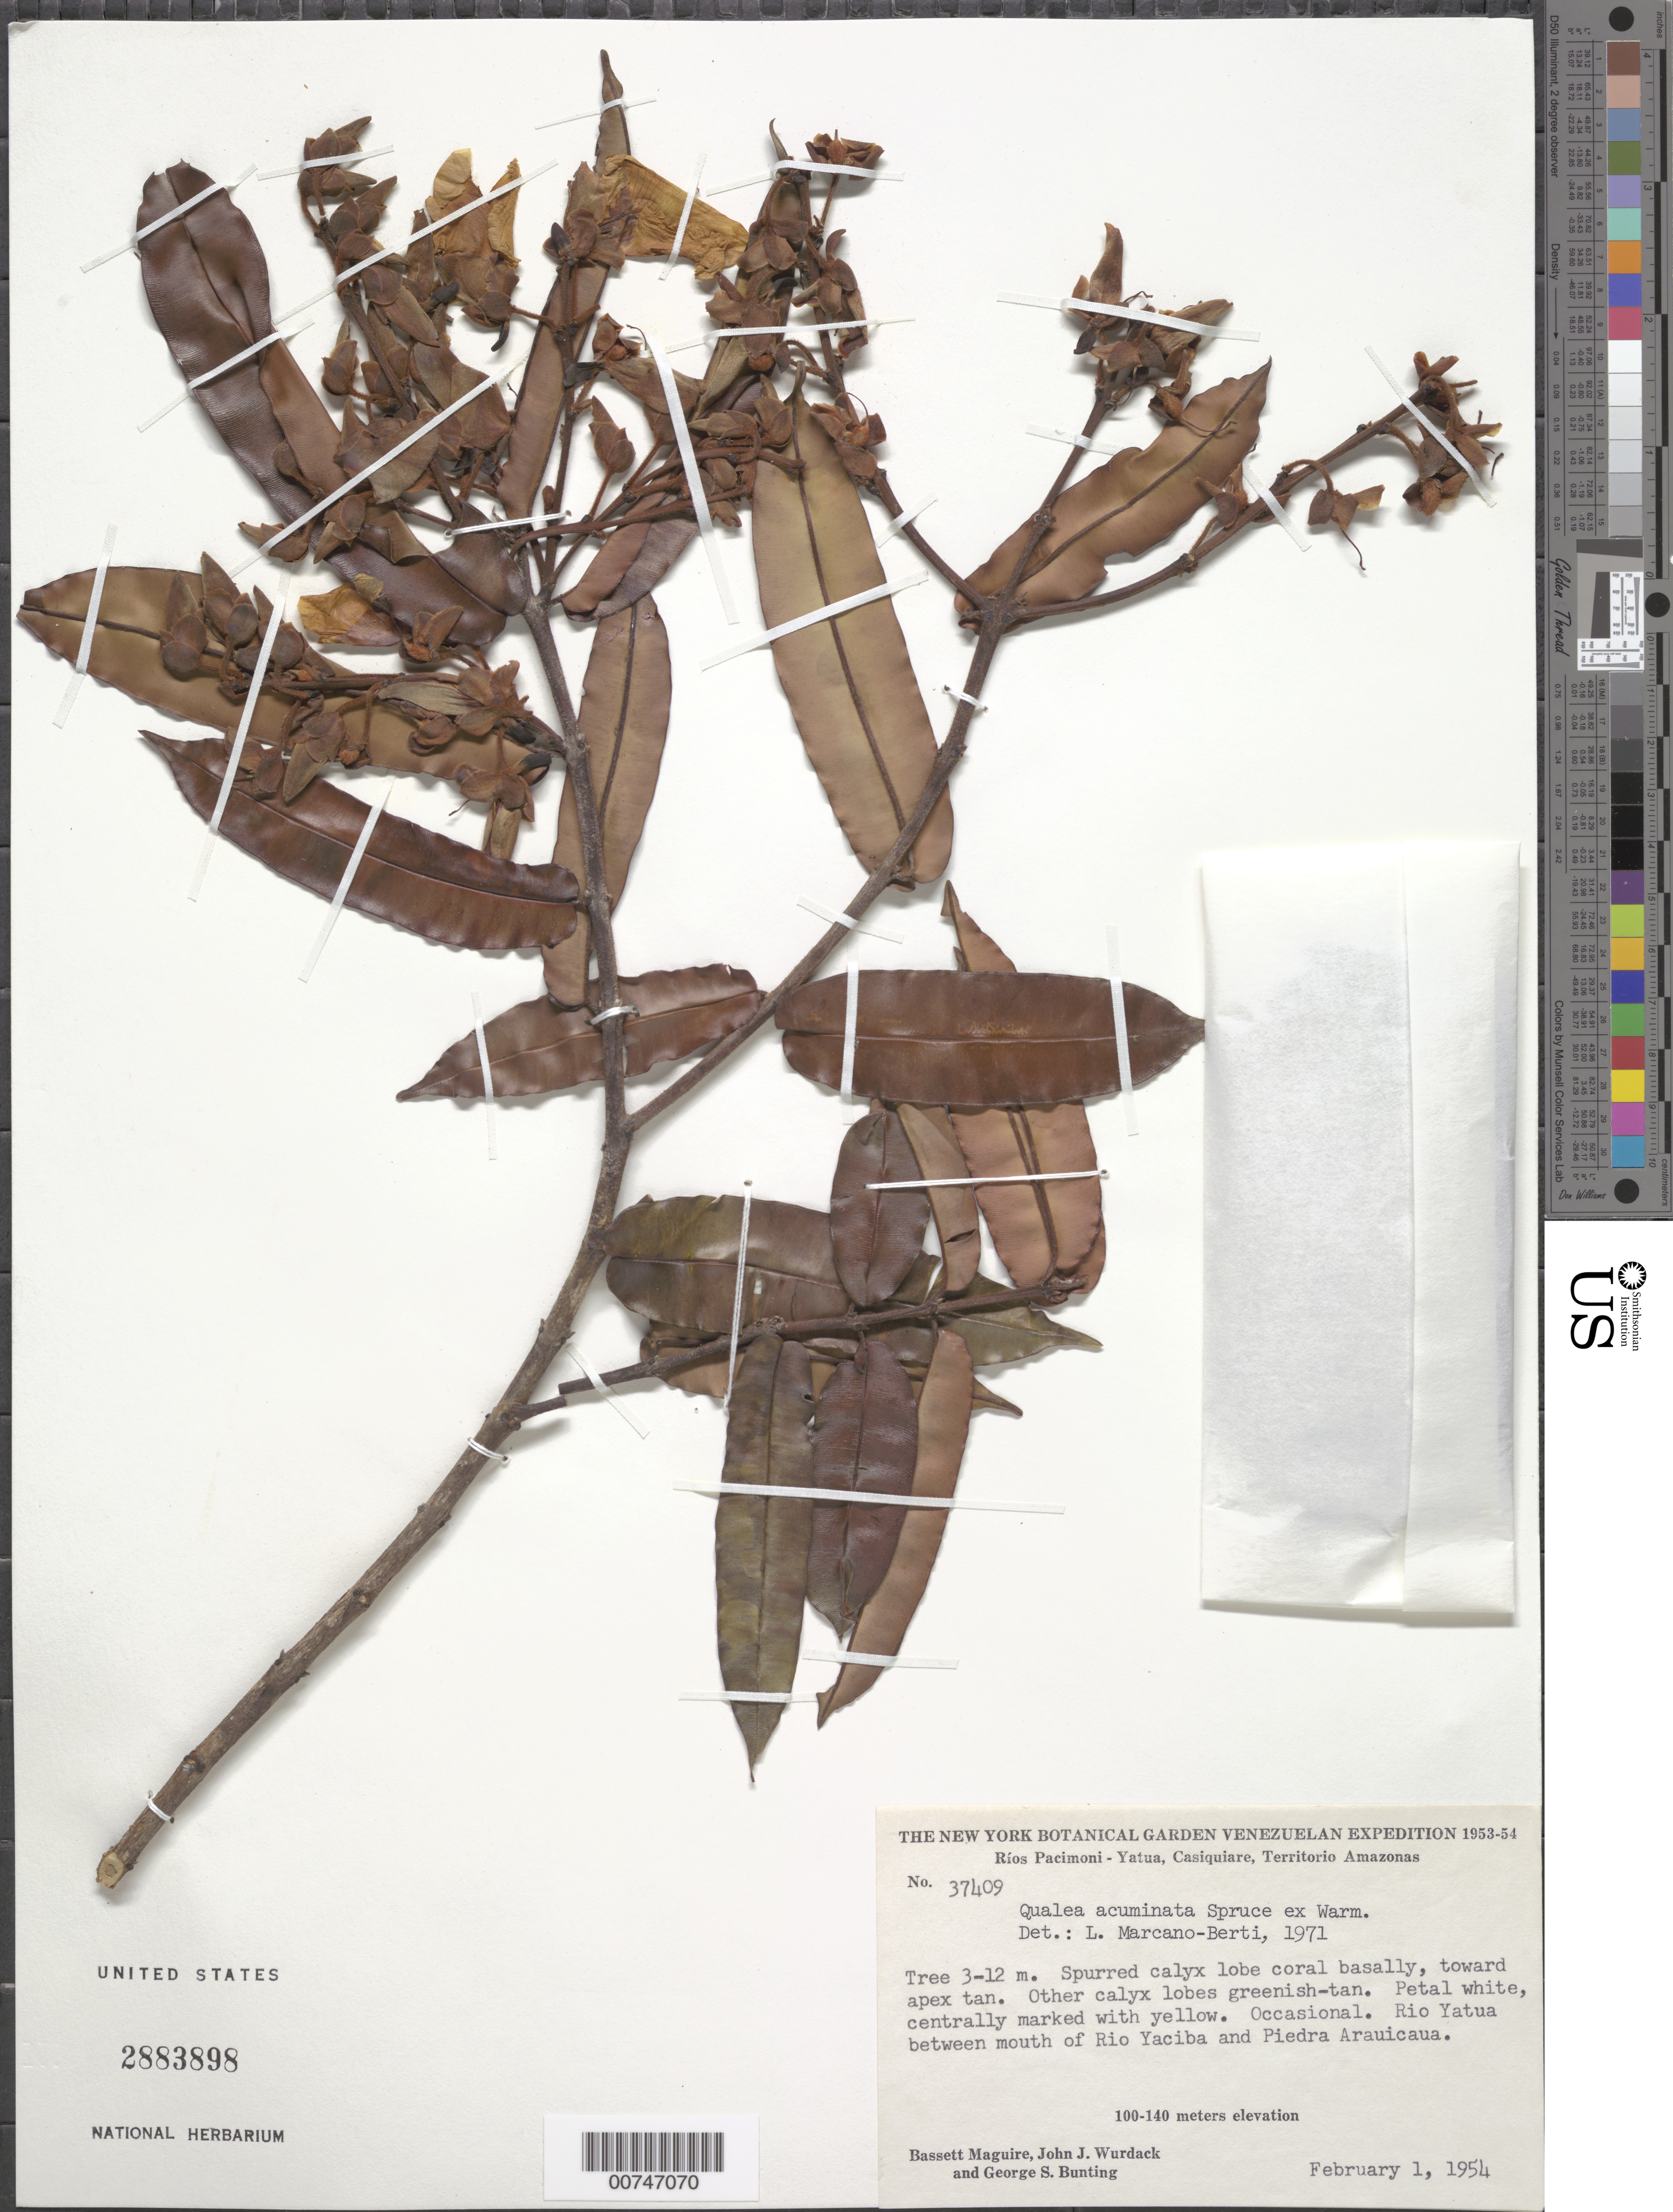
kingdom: Plantae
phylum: Tracheophyta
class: Magnoliopsida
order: Myrtales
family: Vochysiaceae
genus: Qualea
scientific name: Qualea acuminata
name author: Spruce ex Warm.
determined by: Marcano-Berti, L.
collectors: B. Maguire, J. J. Wurdack & G. S. Bunting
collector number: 37409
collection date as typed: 1-Feb-54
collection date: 1954-02-01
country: Venezuela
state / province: Amazonas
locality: Río Yatua, between mouth of Río Yacibo and Piedra Arauicaua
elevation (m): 100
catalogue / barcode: US 2883898